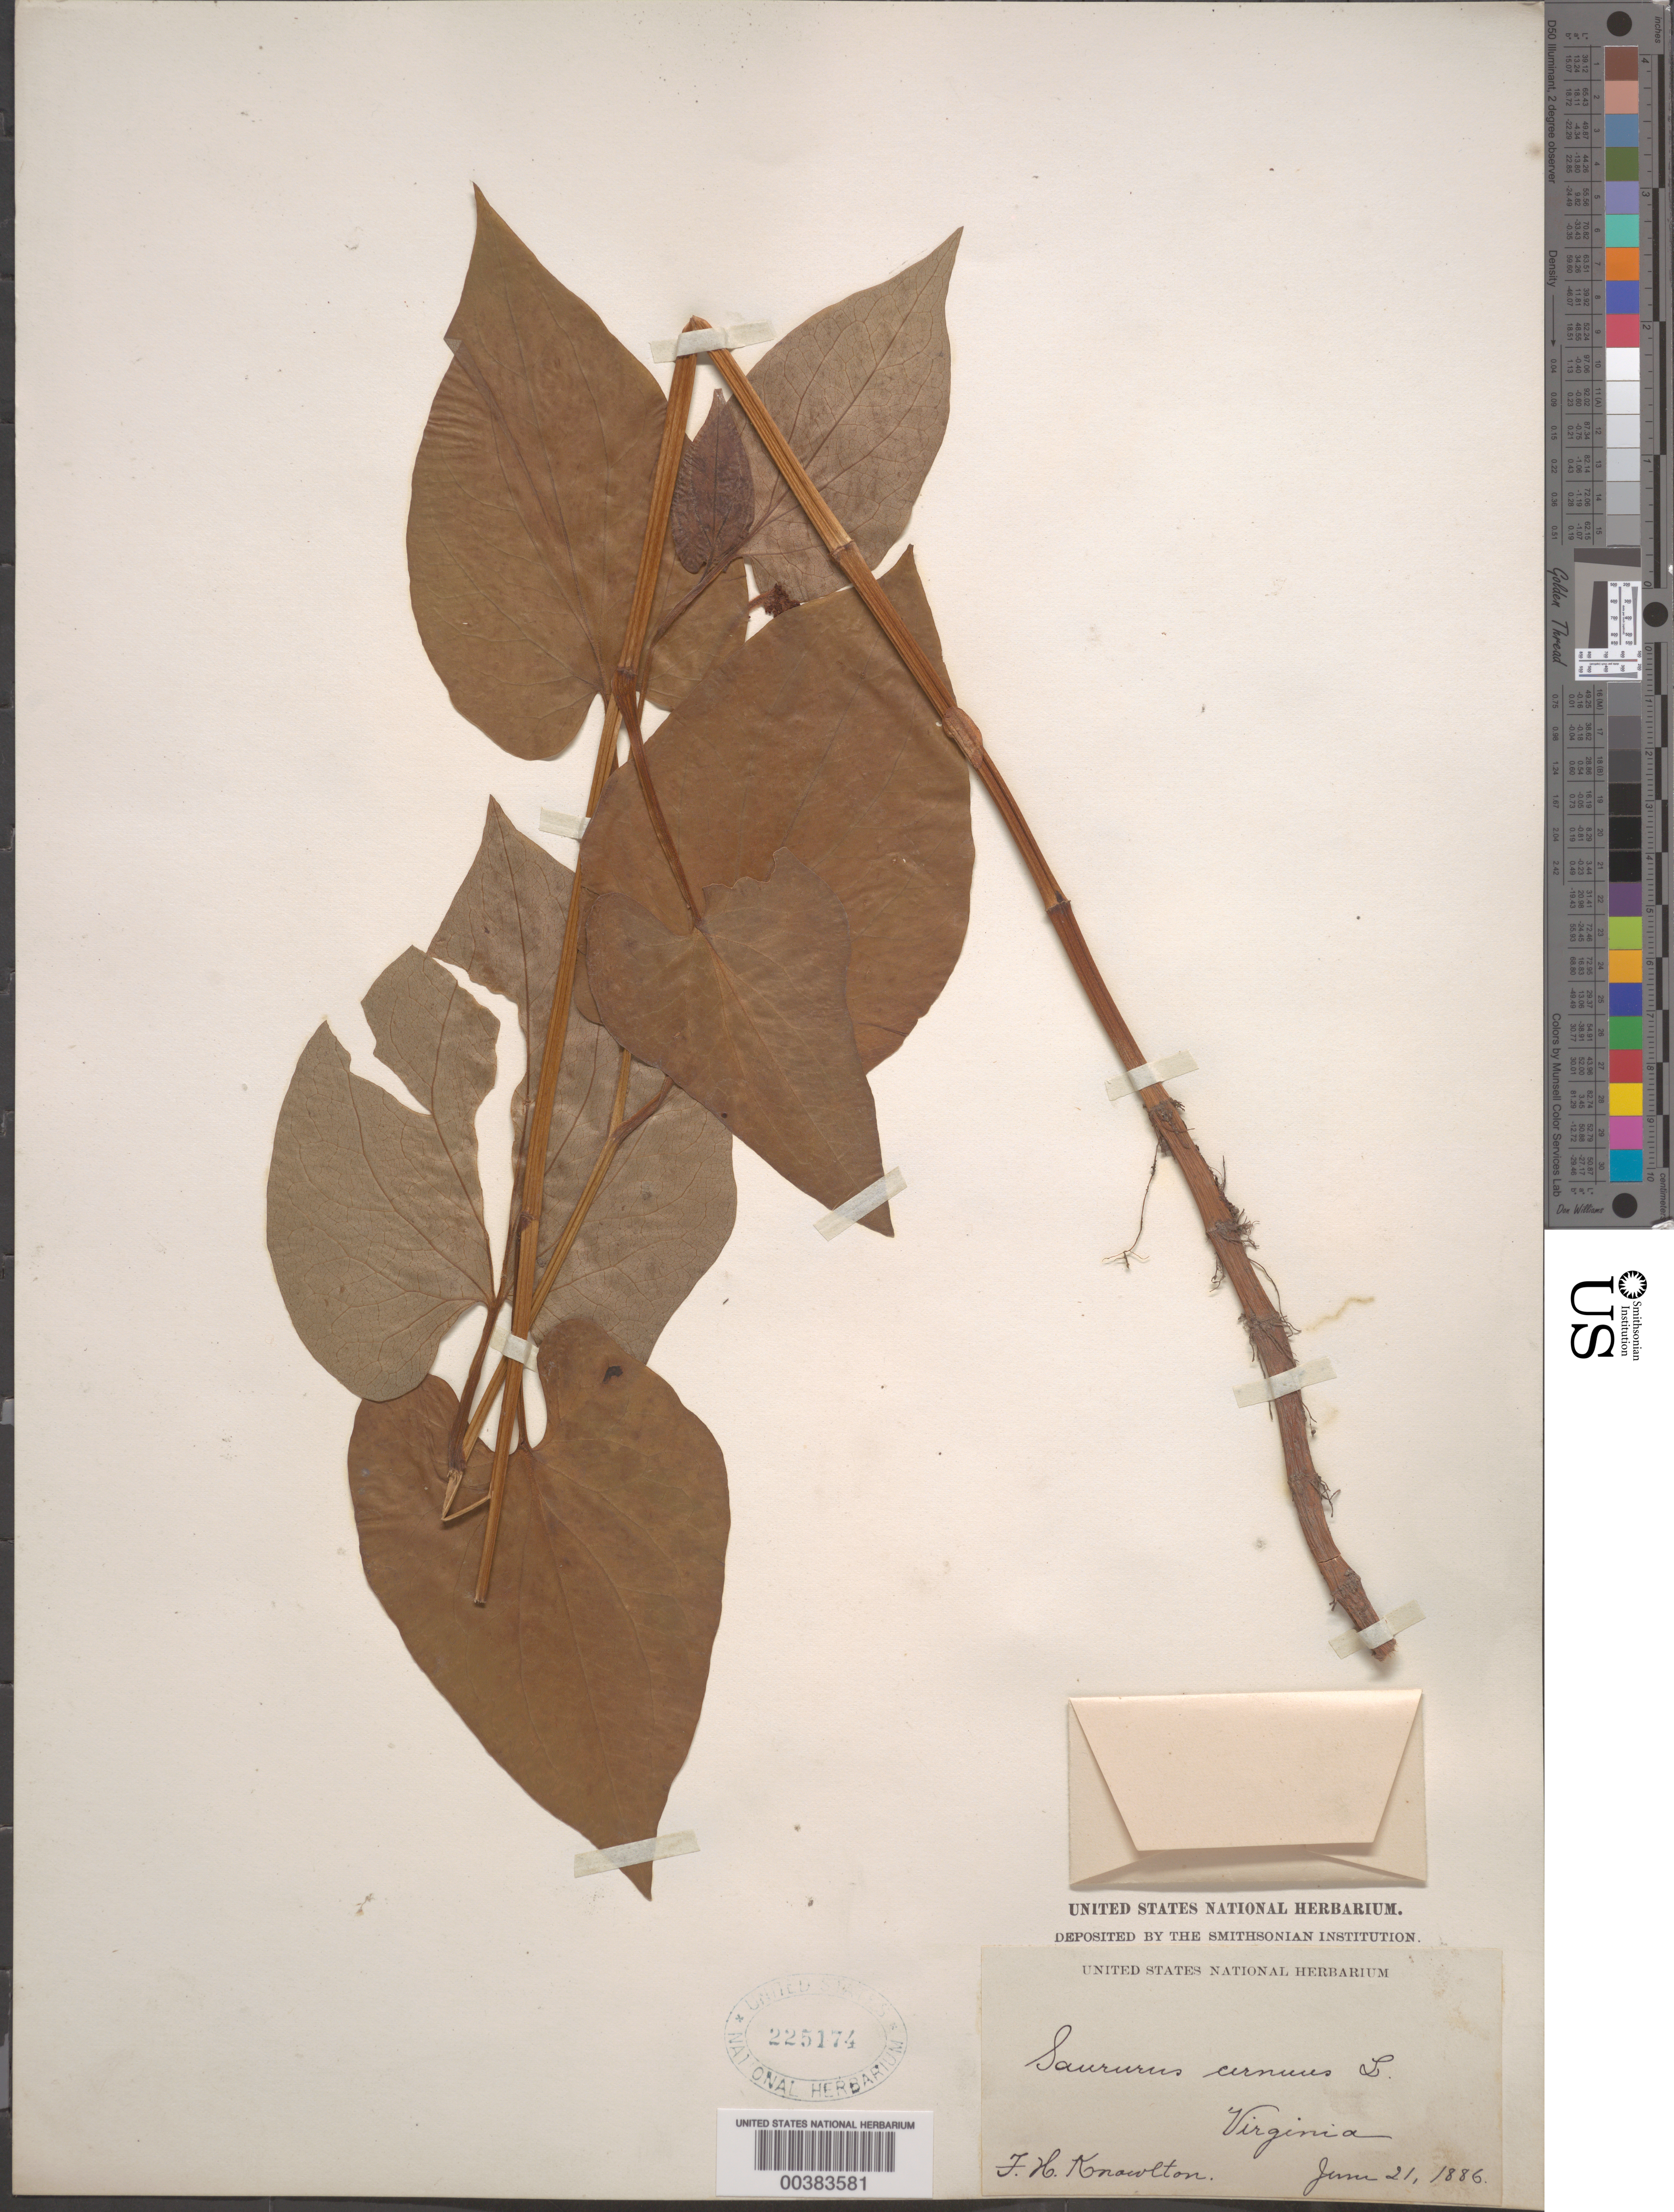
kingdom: Plantae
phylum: Tracheophyta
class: Magnoliopsida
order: Piperales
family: Saururaceae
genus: Saururus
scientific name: Saururus cernuus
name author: L.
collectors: F. H. Knowlton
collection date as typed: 21 Jun 1886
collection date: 1886-06-21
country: United States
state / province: Virginia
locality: James river, dutch gap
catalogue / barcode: US 225174